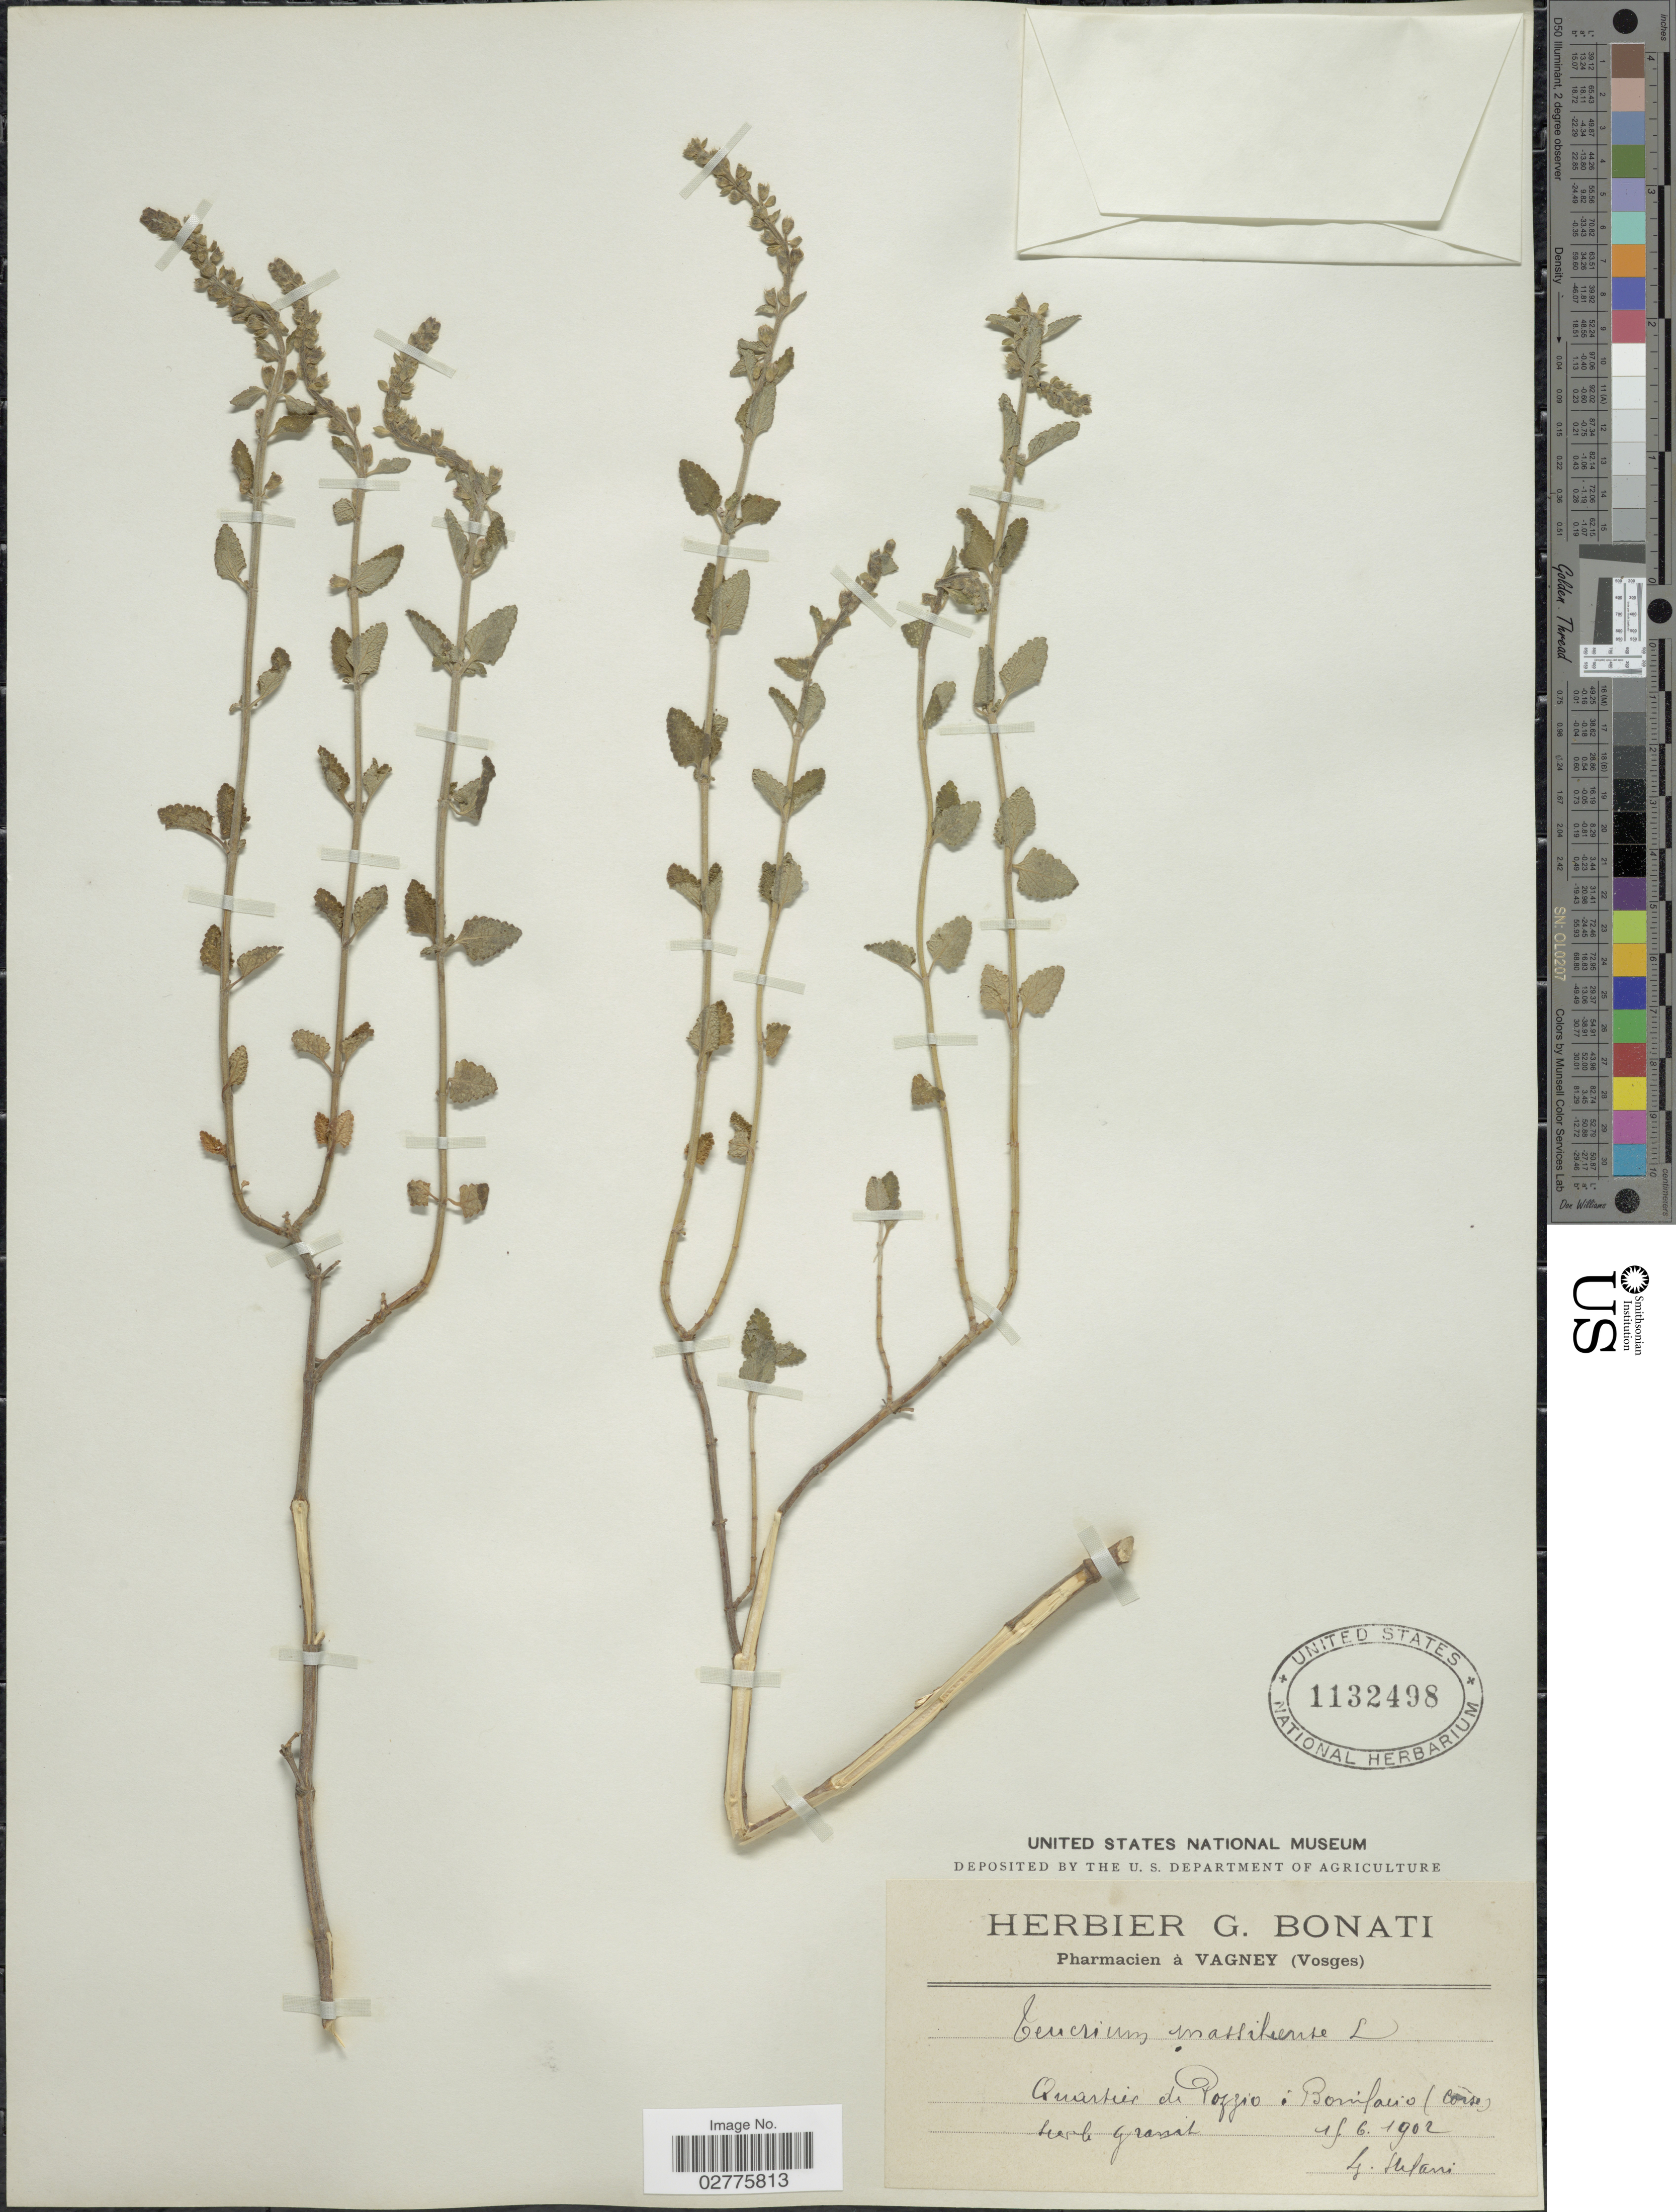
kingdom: Plantae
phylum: Tracheophyta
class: Magnoliopsida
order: Lamiales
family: Lamiaceae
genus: Teucrium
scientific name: Teucrium massiliense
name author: L.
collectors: J. Stefani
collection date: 1902-06-15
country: France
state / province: Corsica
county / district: Corse-du-Sud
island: Corse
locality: Quartier de Pozzio: Bonifacio. (Corse).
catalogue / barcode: US 1132498